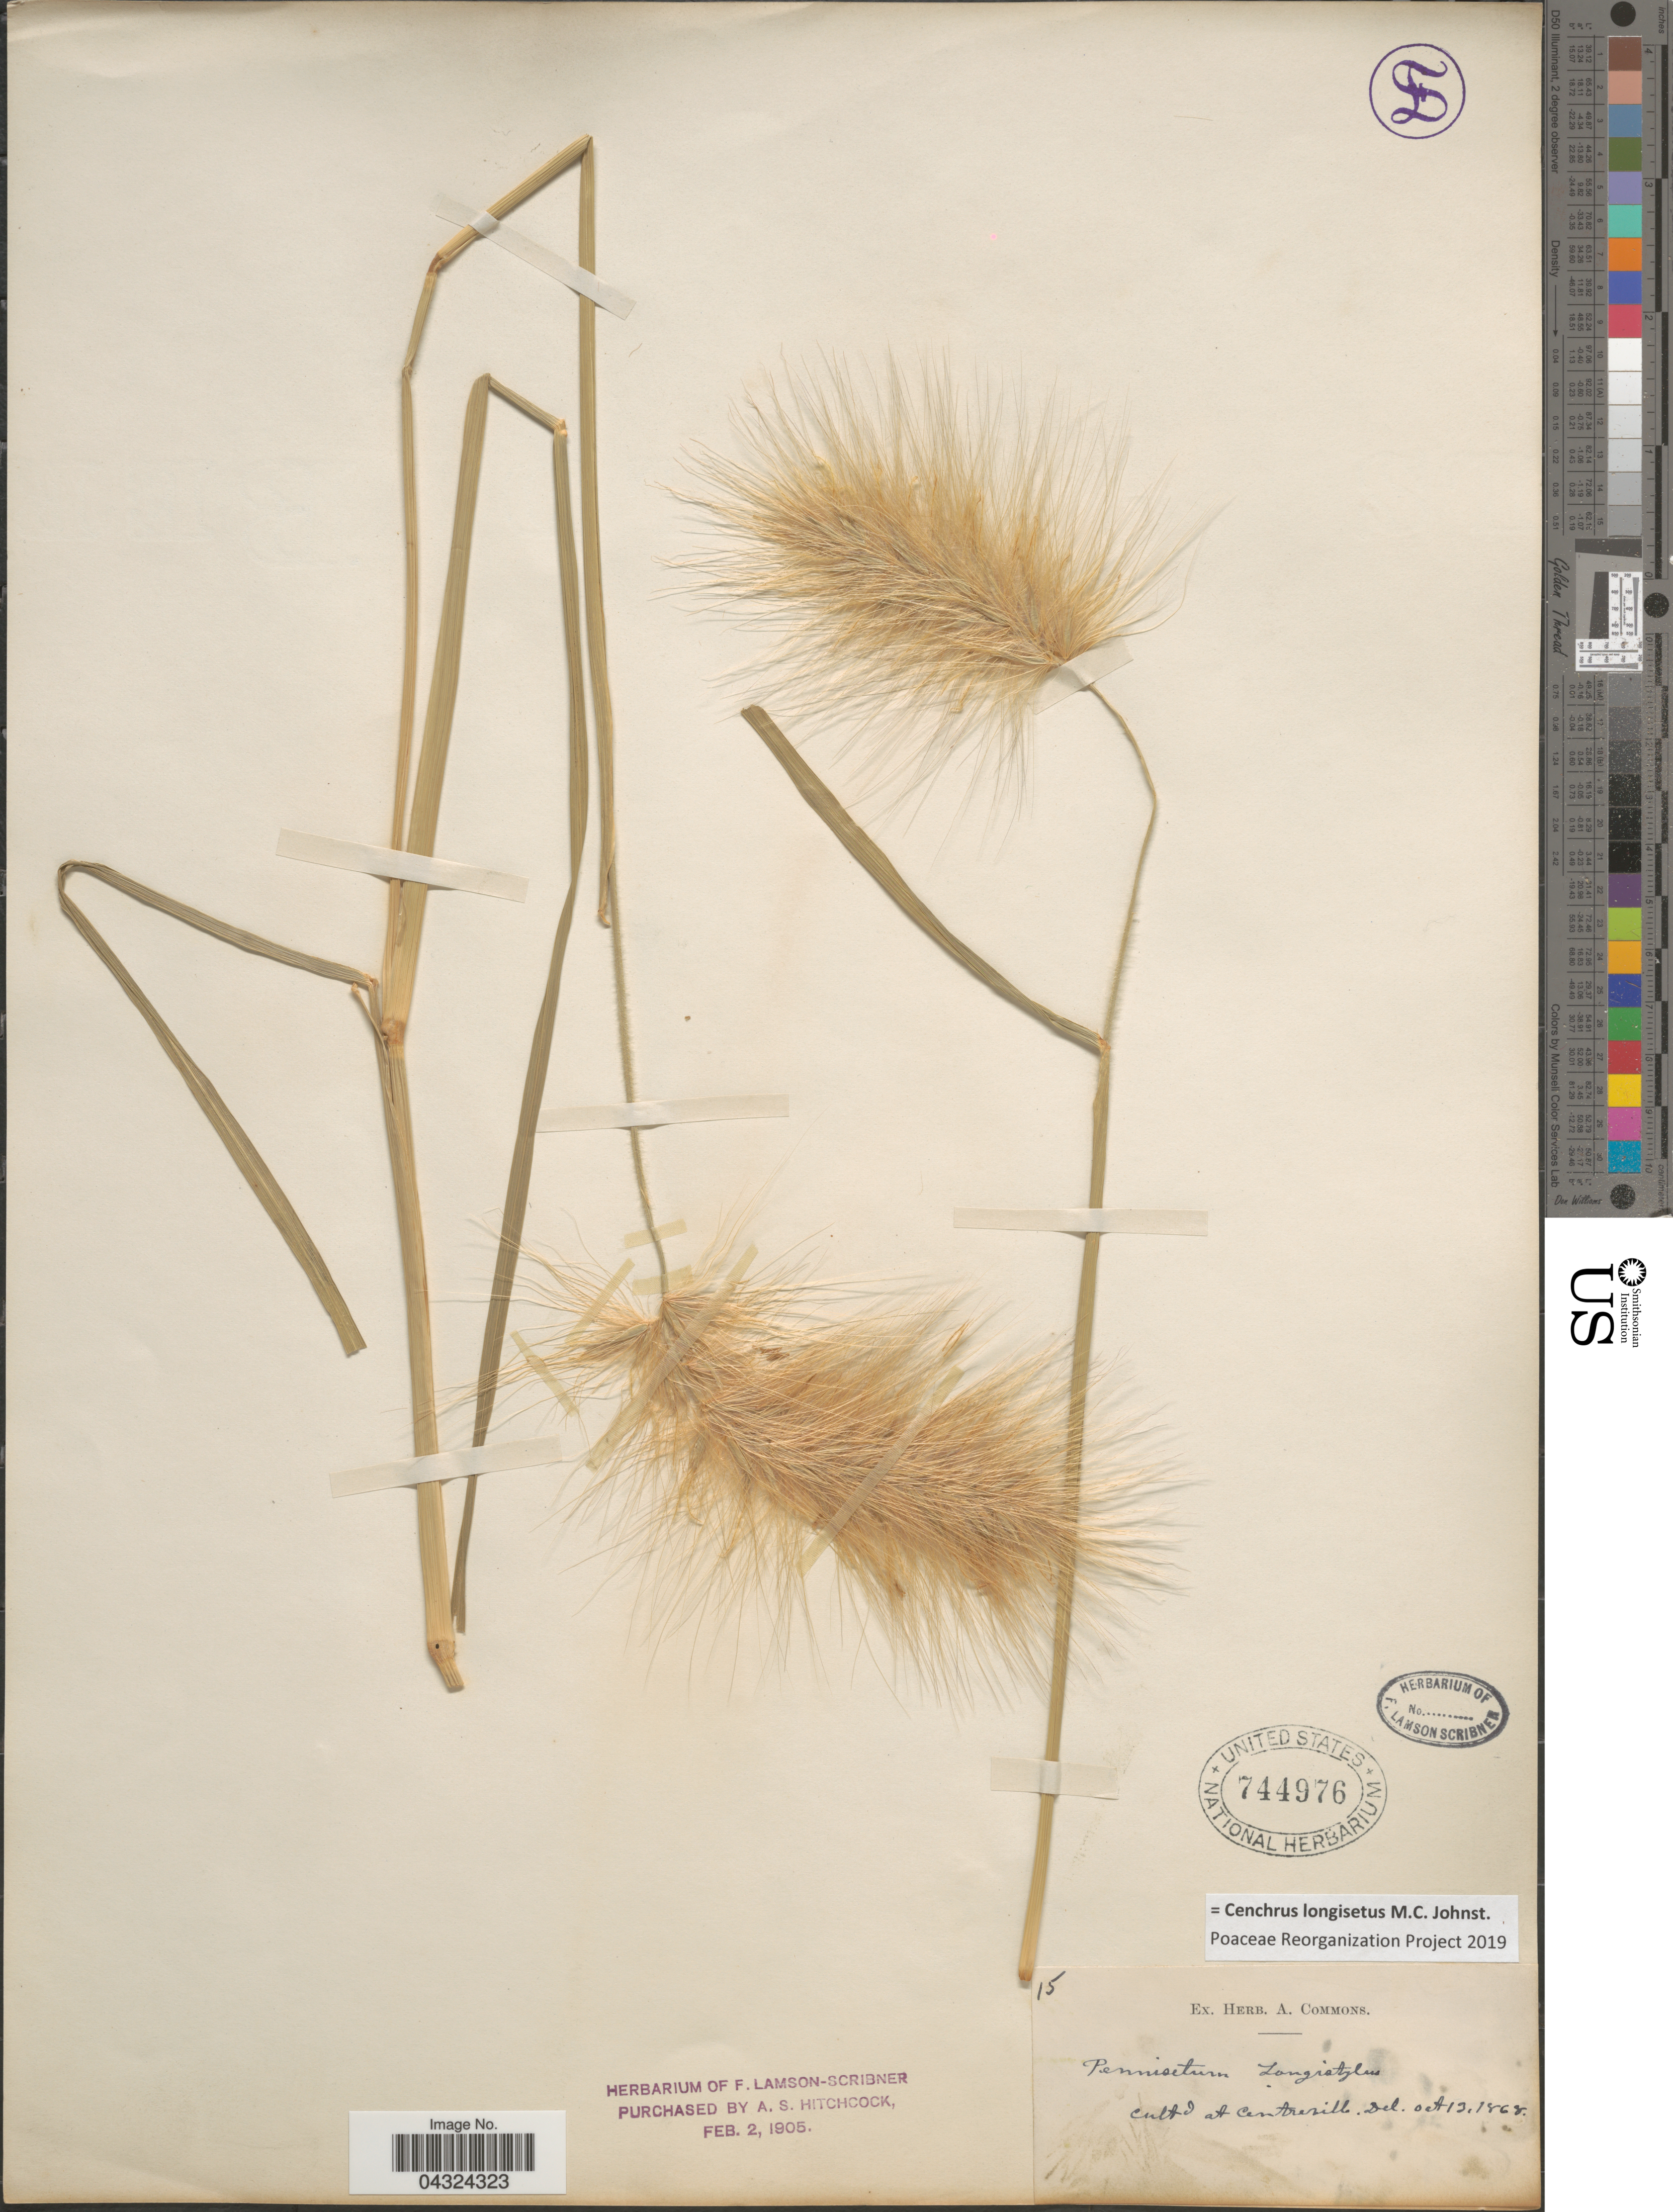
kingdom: Plantae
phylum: Tracheophyta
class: Liliopsida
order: Poales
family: Poaceae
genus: Cenchrus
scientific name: Cenchrus longisetus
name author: M.C. Johnst.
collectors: ex herb. A. Commons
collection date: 1868-10-13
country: United States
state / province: Delaware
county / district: New Castle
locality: At Centreville.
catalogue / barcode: US 744976